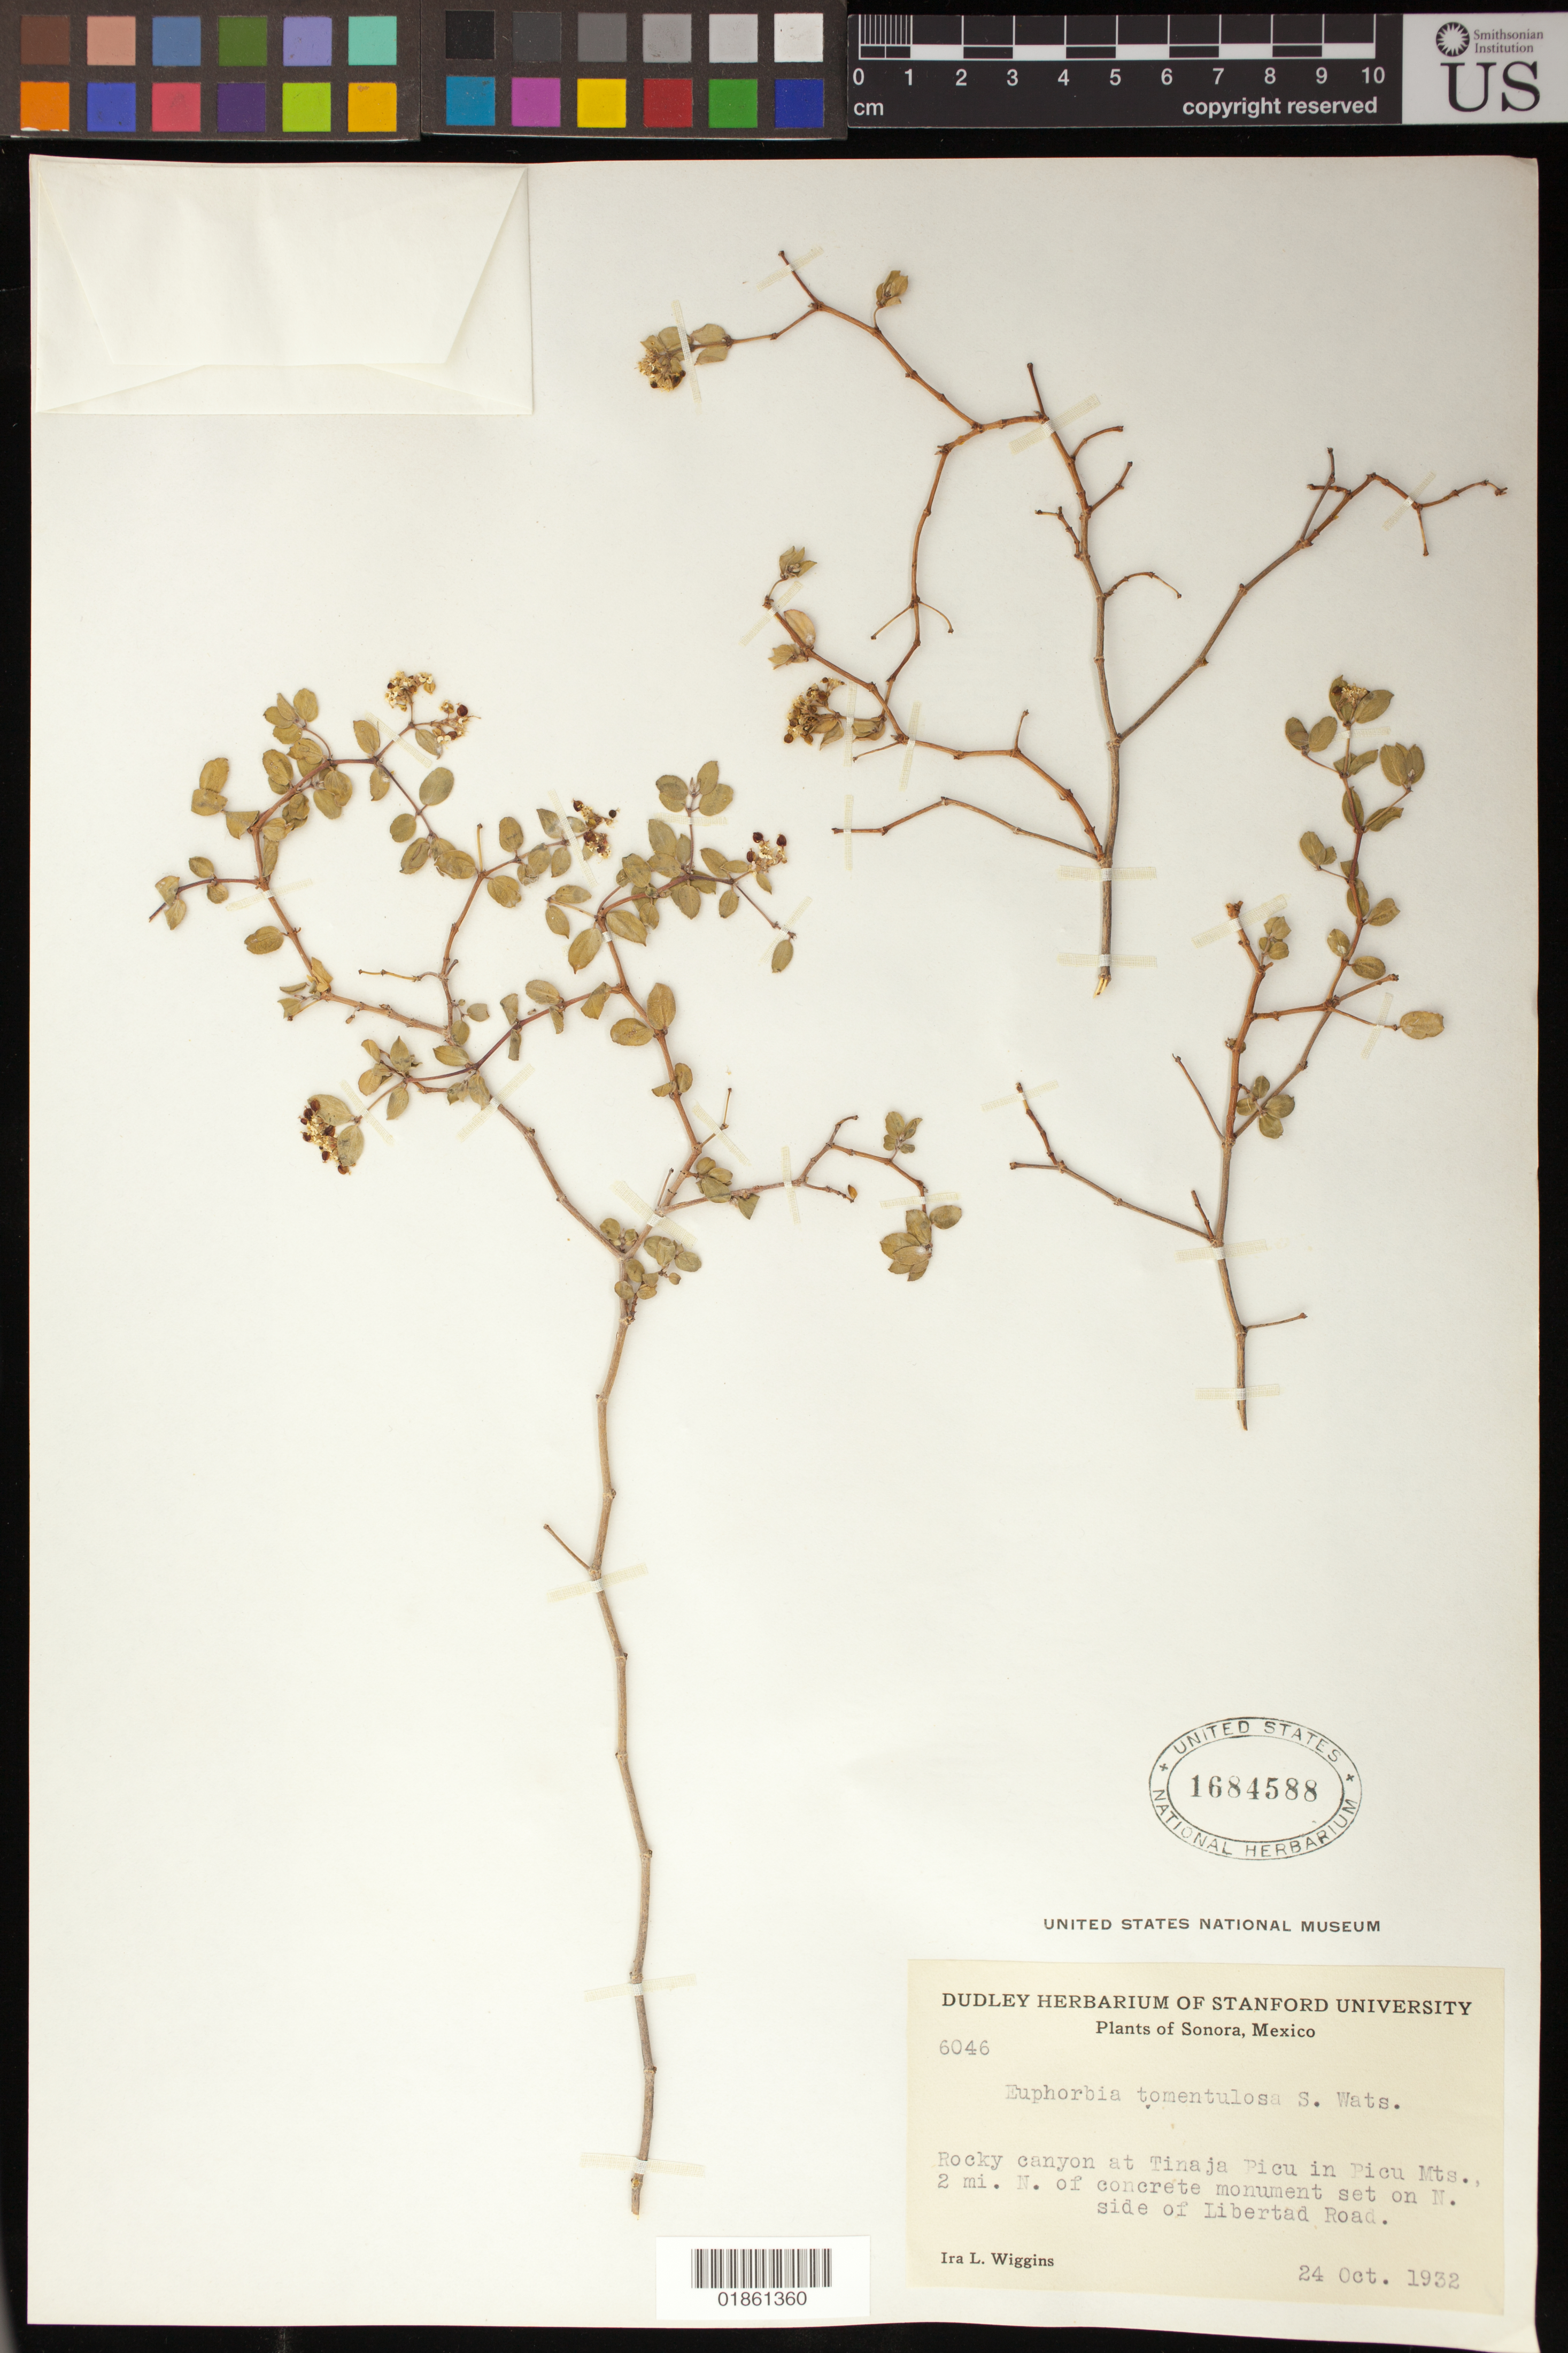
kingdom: Plantae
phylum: Tracheophyta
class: Magnoliopsida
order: Malpighiales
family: Euphorbiaceae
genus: Euphorbia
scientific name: Euphorbia tomentulosa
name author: S. Watson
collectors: I. L. Wiggins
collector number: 6046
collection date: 1932-10-24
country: Mexico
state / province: Sonora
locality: Rocky canyon at Tinaja Picu in Picu Mts., 2 mi. N. of concrete monument set on N. side of Libertad Road.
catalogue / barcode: US 1684588